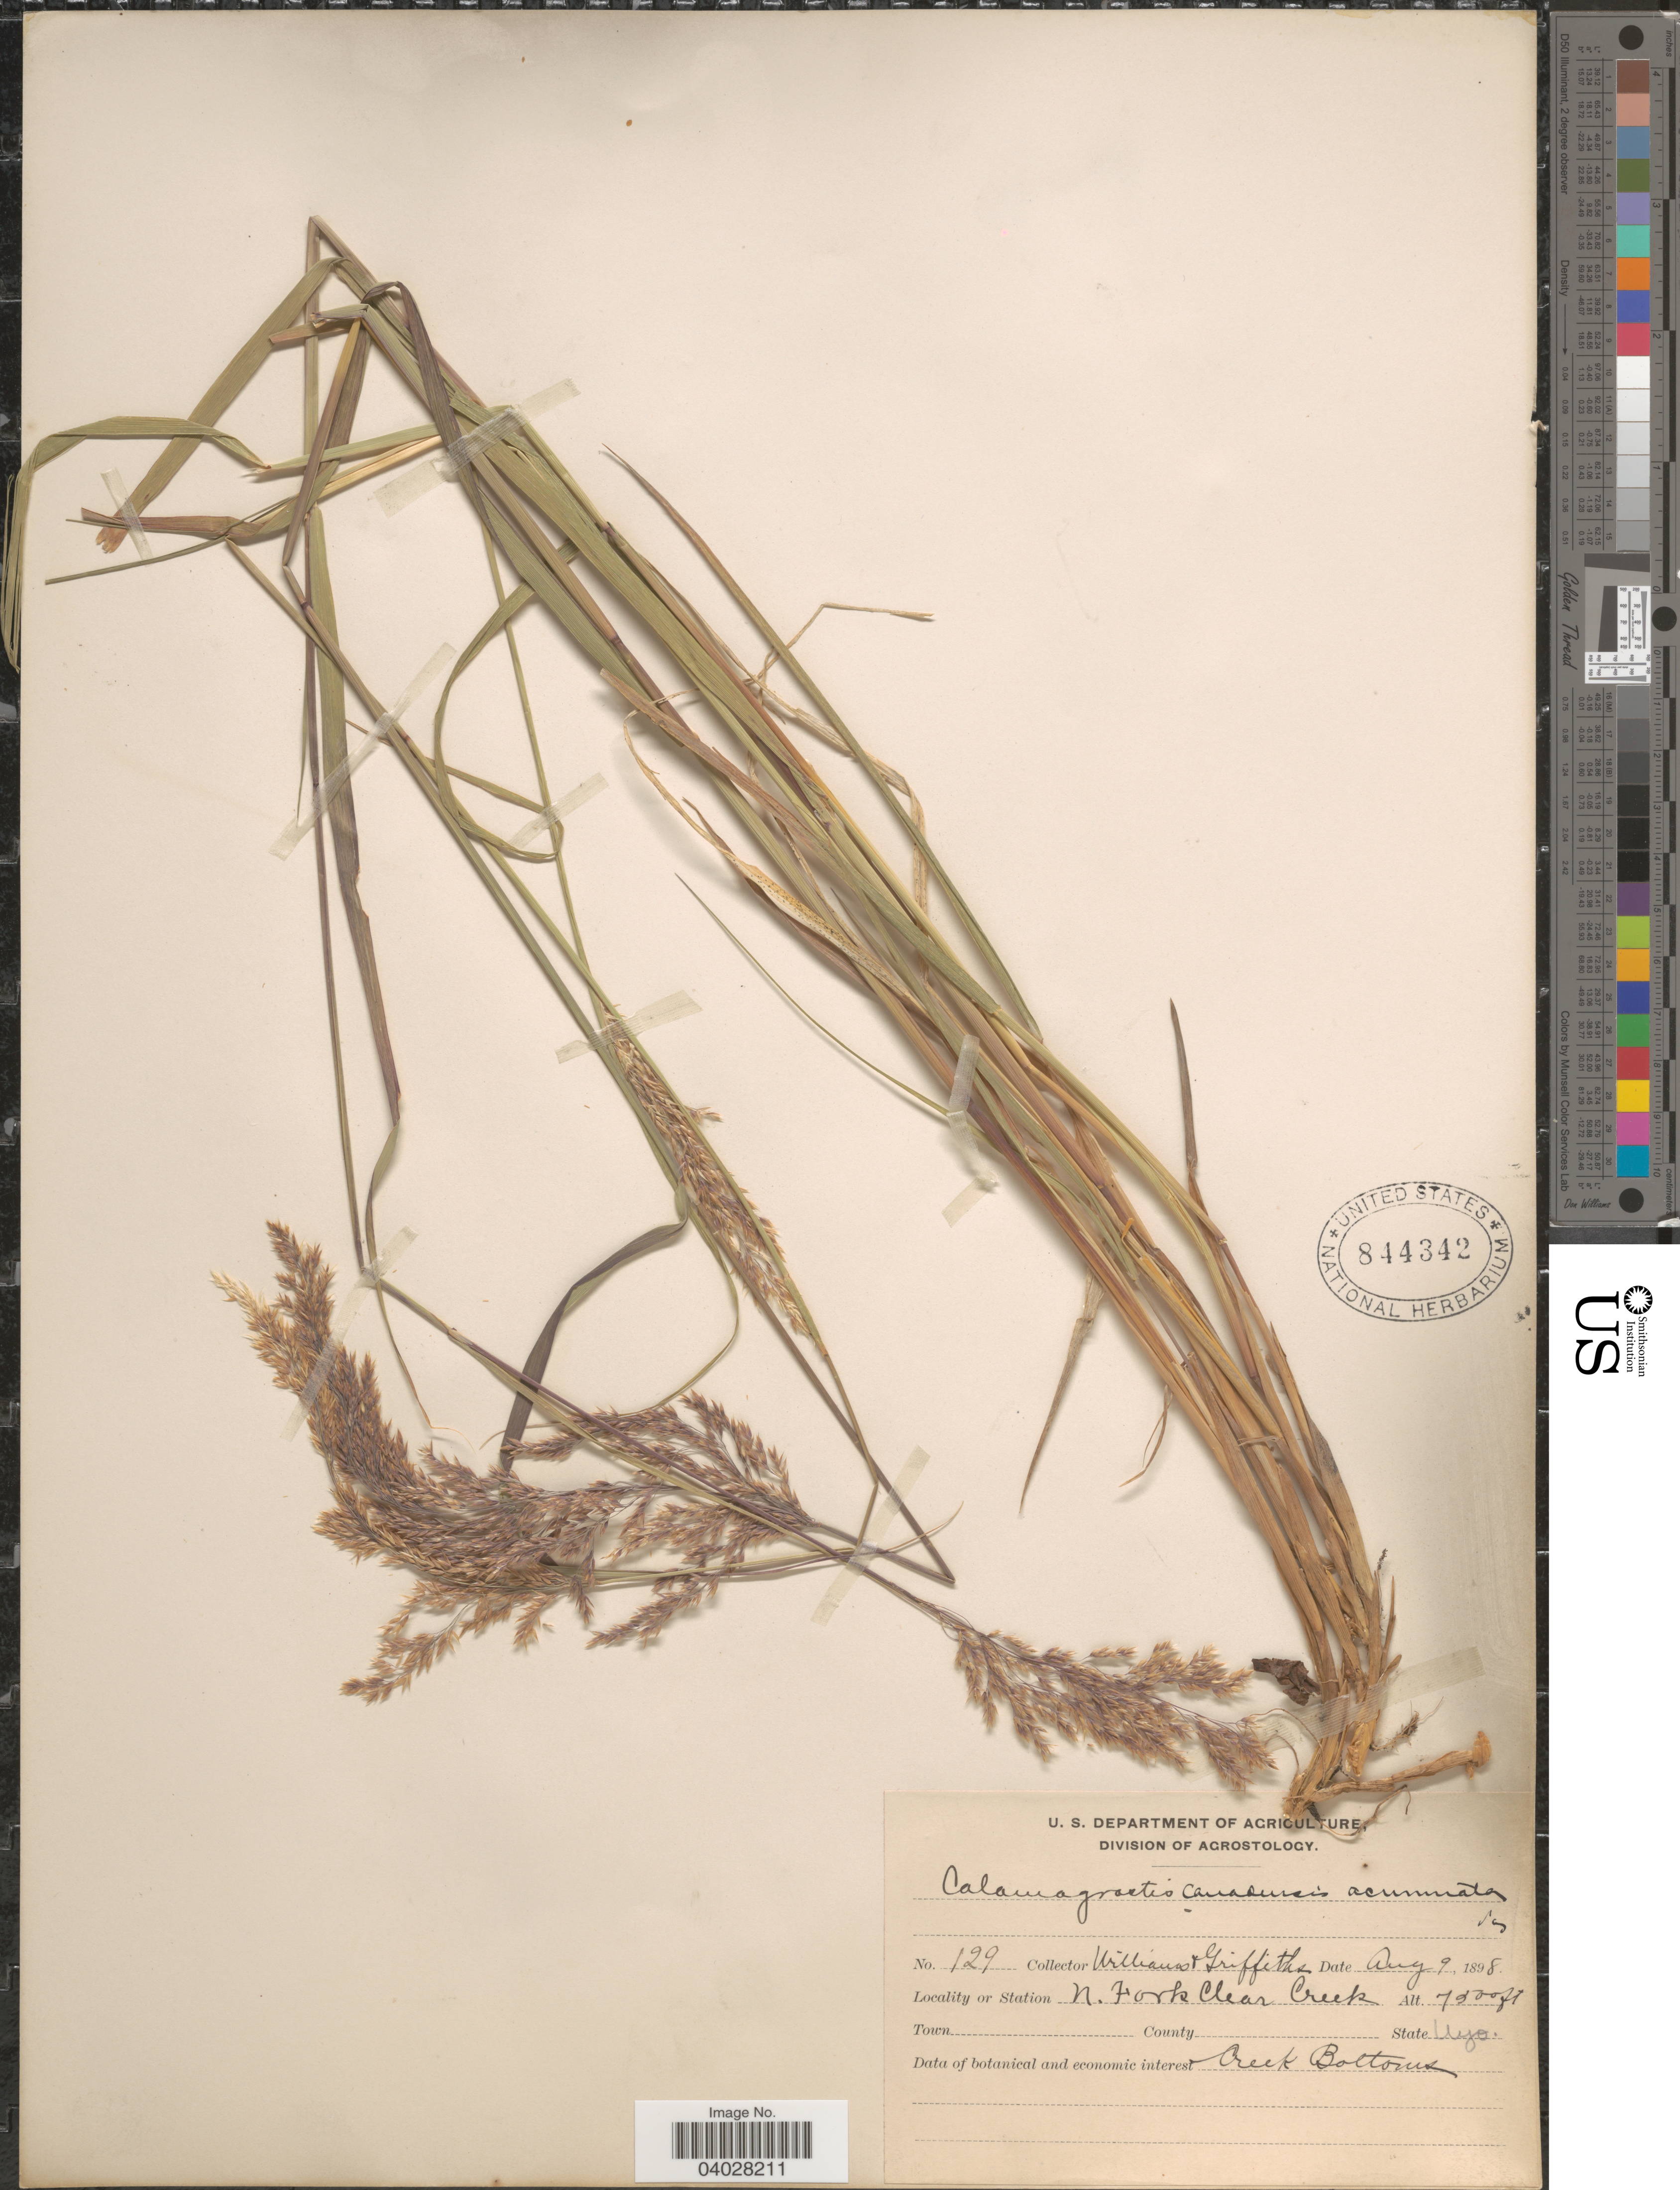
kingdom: Plantae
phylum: Tracheophyta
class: Liliopsida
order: Poales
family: Poaceae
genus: Calamagrostis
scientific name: Calamagrostis canadensis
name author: (Michx.) P. Beauv.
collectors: -- Williams & -- Griffiths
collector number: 129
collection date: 1898-08-09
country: United States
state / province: Wyoming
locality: Station N. Fork Clear Creek. Creek Bottoms.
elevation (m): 2286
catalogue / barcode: US 844342